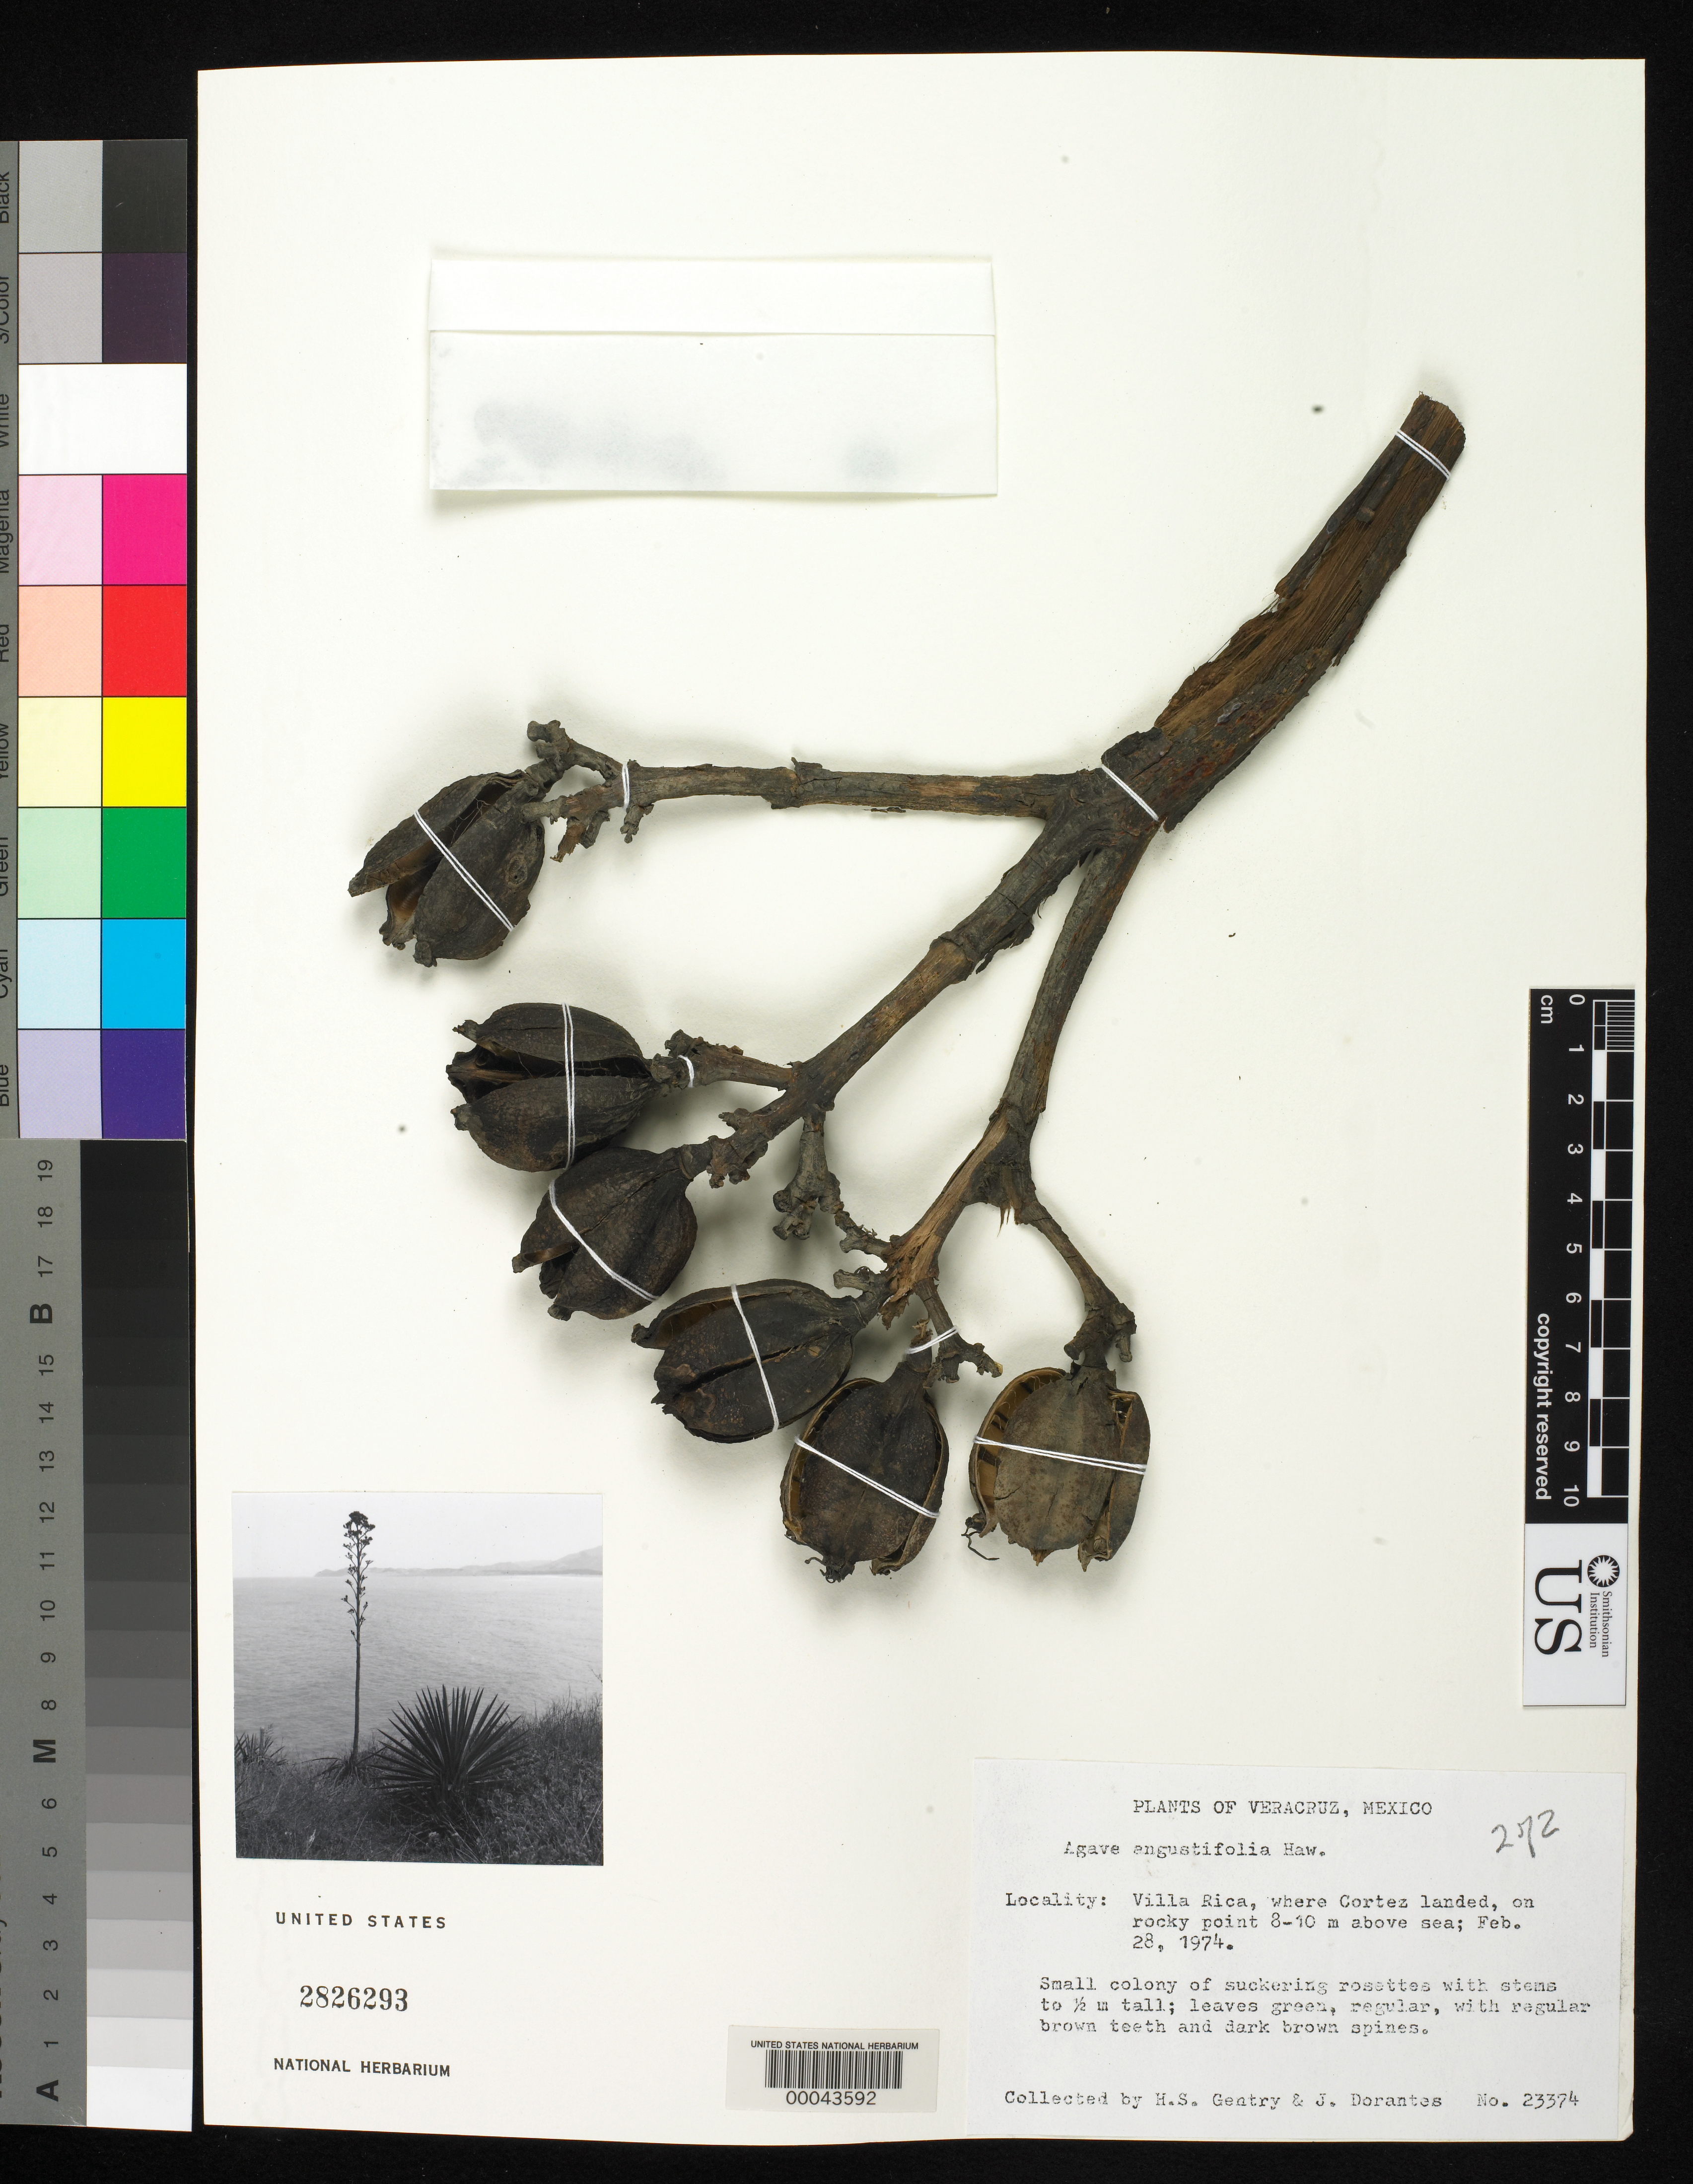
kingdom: Plantae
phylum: Tracheophyta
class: Liliopsida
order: Asparagales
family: Asparagaceae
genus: Agave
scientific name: Agave angustifolia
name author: Haw.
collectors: H. S. Gentry & J. Dorantes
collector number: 23374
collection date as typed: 28 Feb 1974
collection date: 1974-02-28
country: Mexico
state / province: Veracruz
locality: Villa rica, where cortez landed, on rocky point 8-10 m above sea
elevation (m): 8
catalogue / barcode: US 2826293